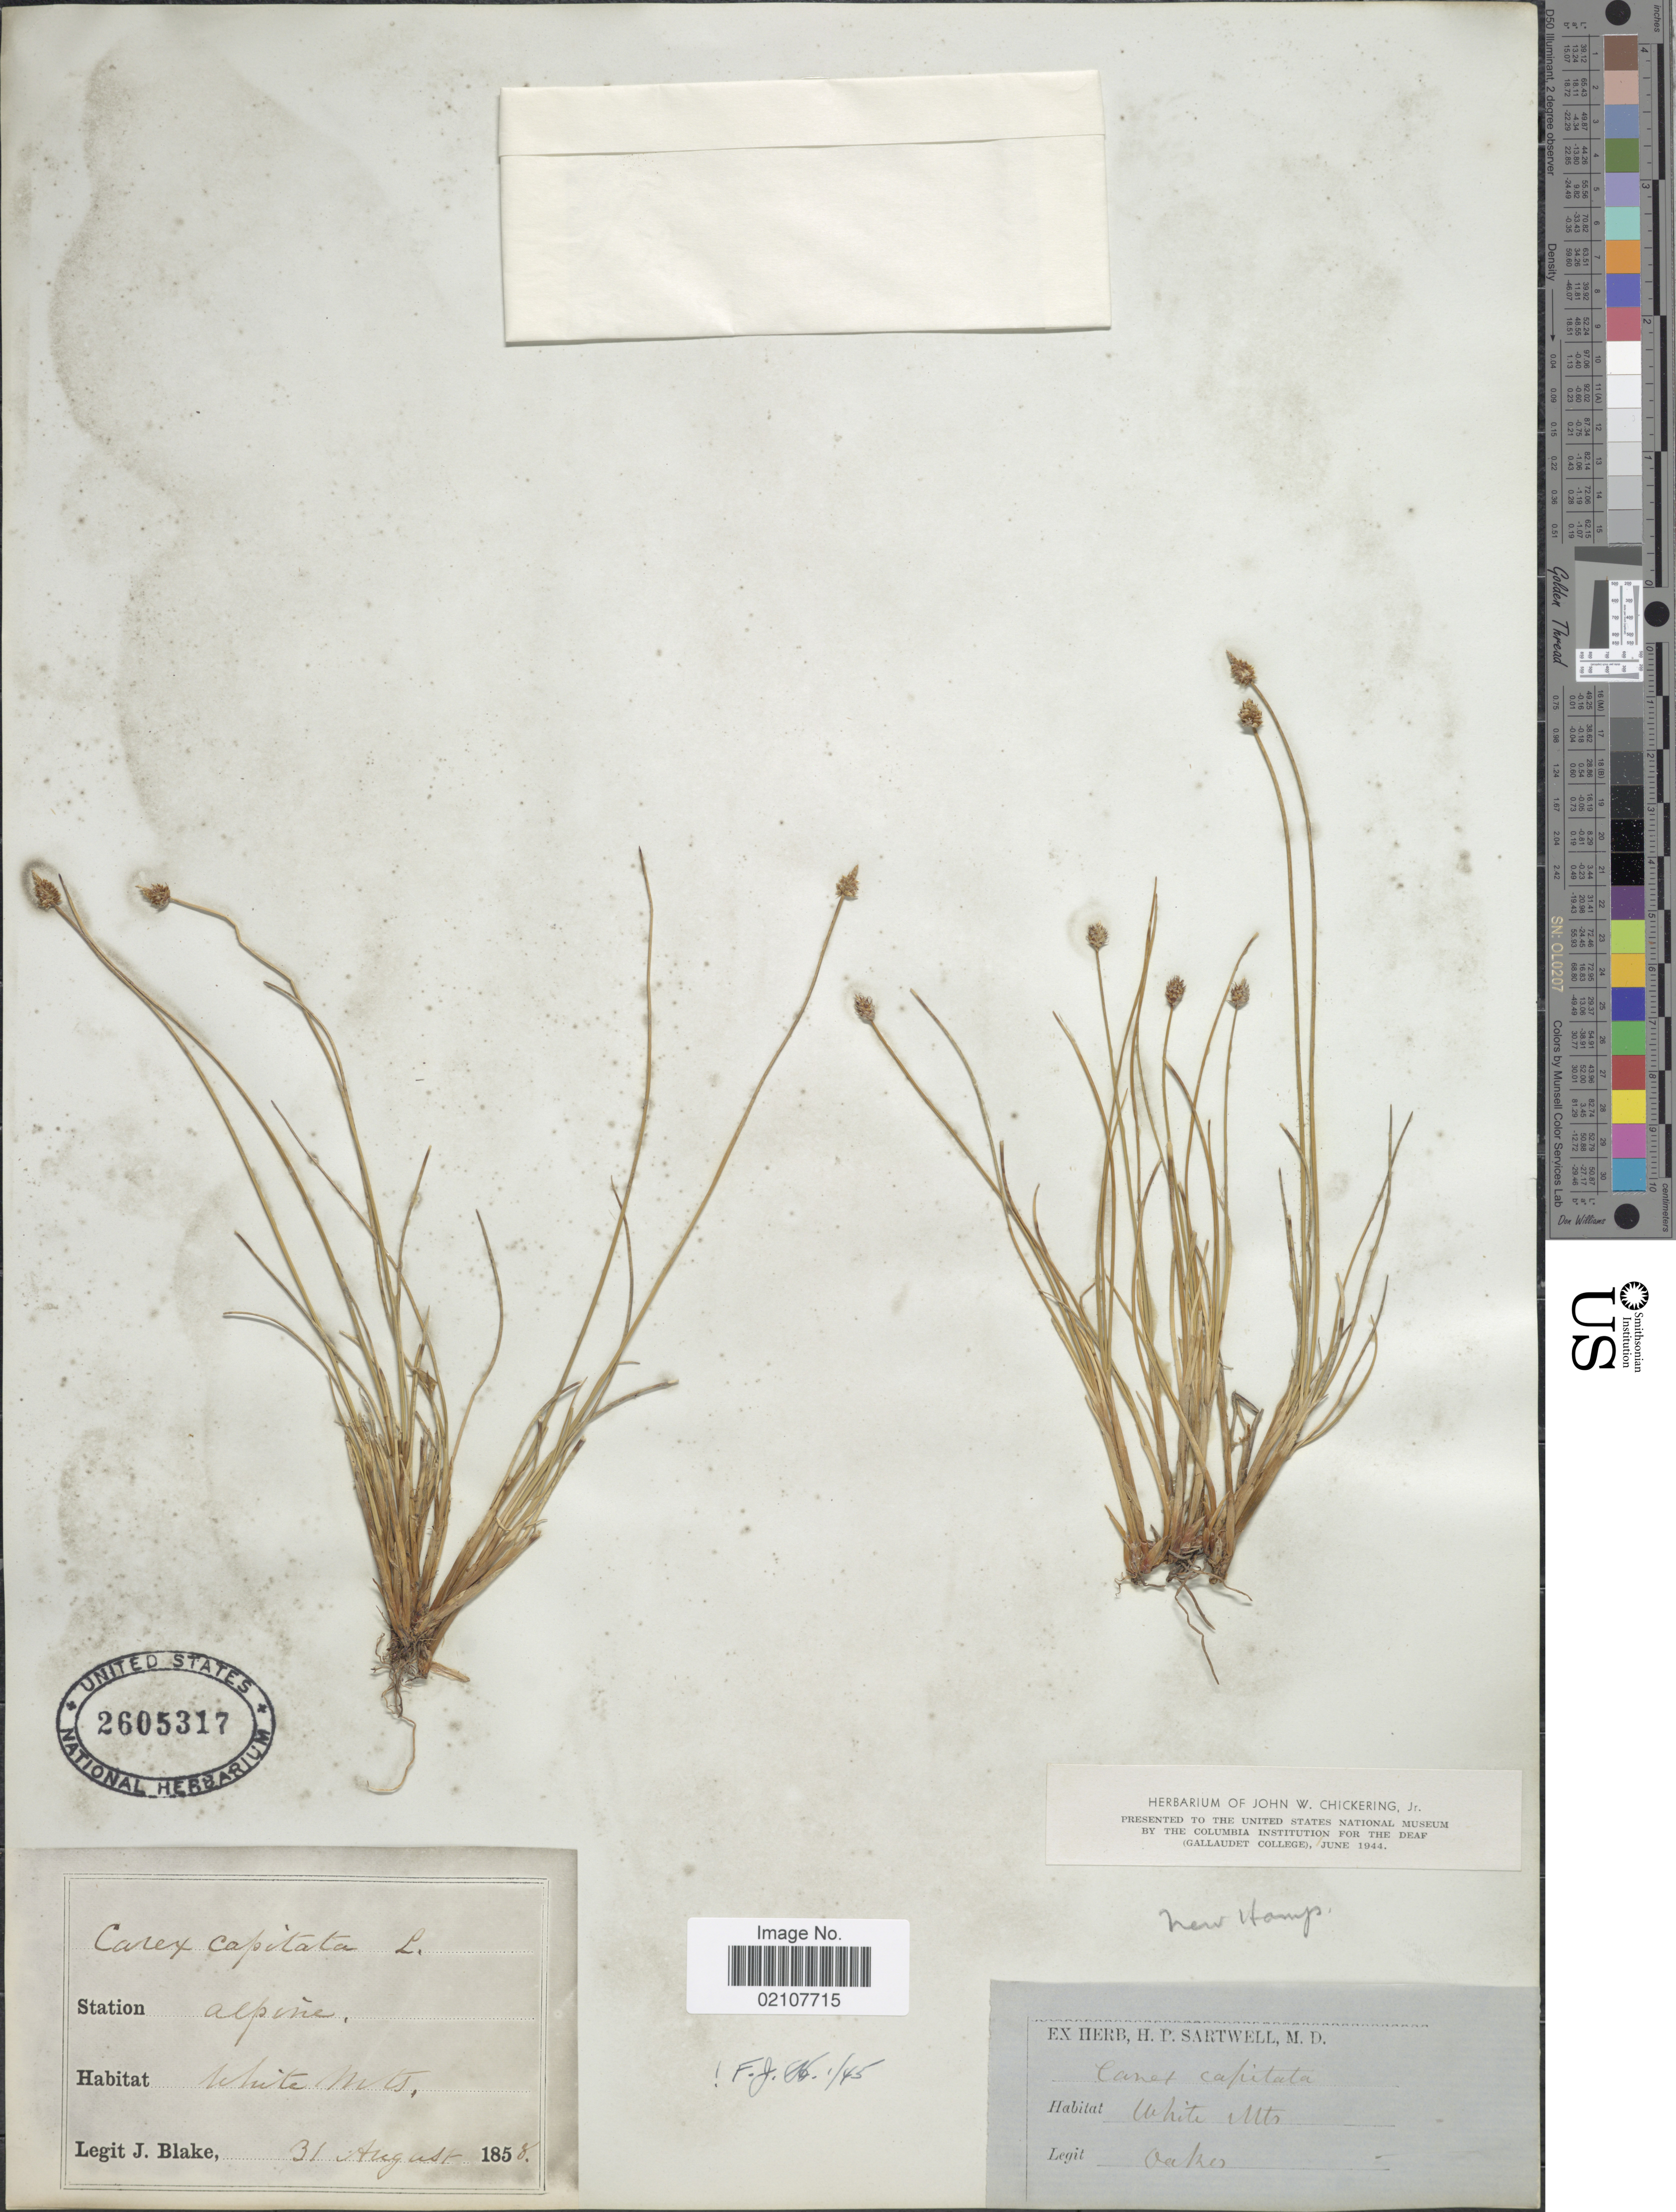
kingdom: Plantae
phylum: Tracheophyta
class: Liliopsida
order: Poales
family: Cyperaceae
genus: Carex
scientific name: Carex capitata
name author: L.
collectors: J. Blake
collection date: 1858-08-31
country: United States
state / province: New Hampshire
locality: White Mts.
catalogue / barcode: US 2605317